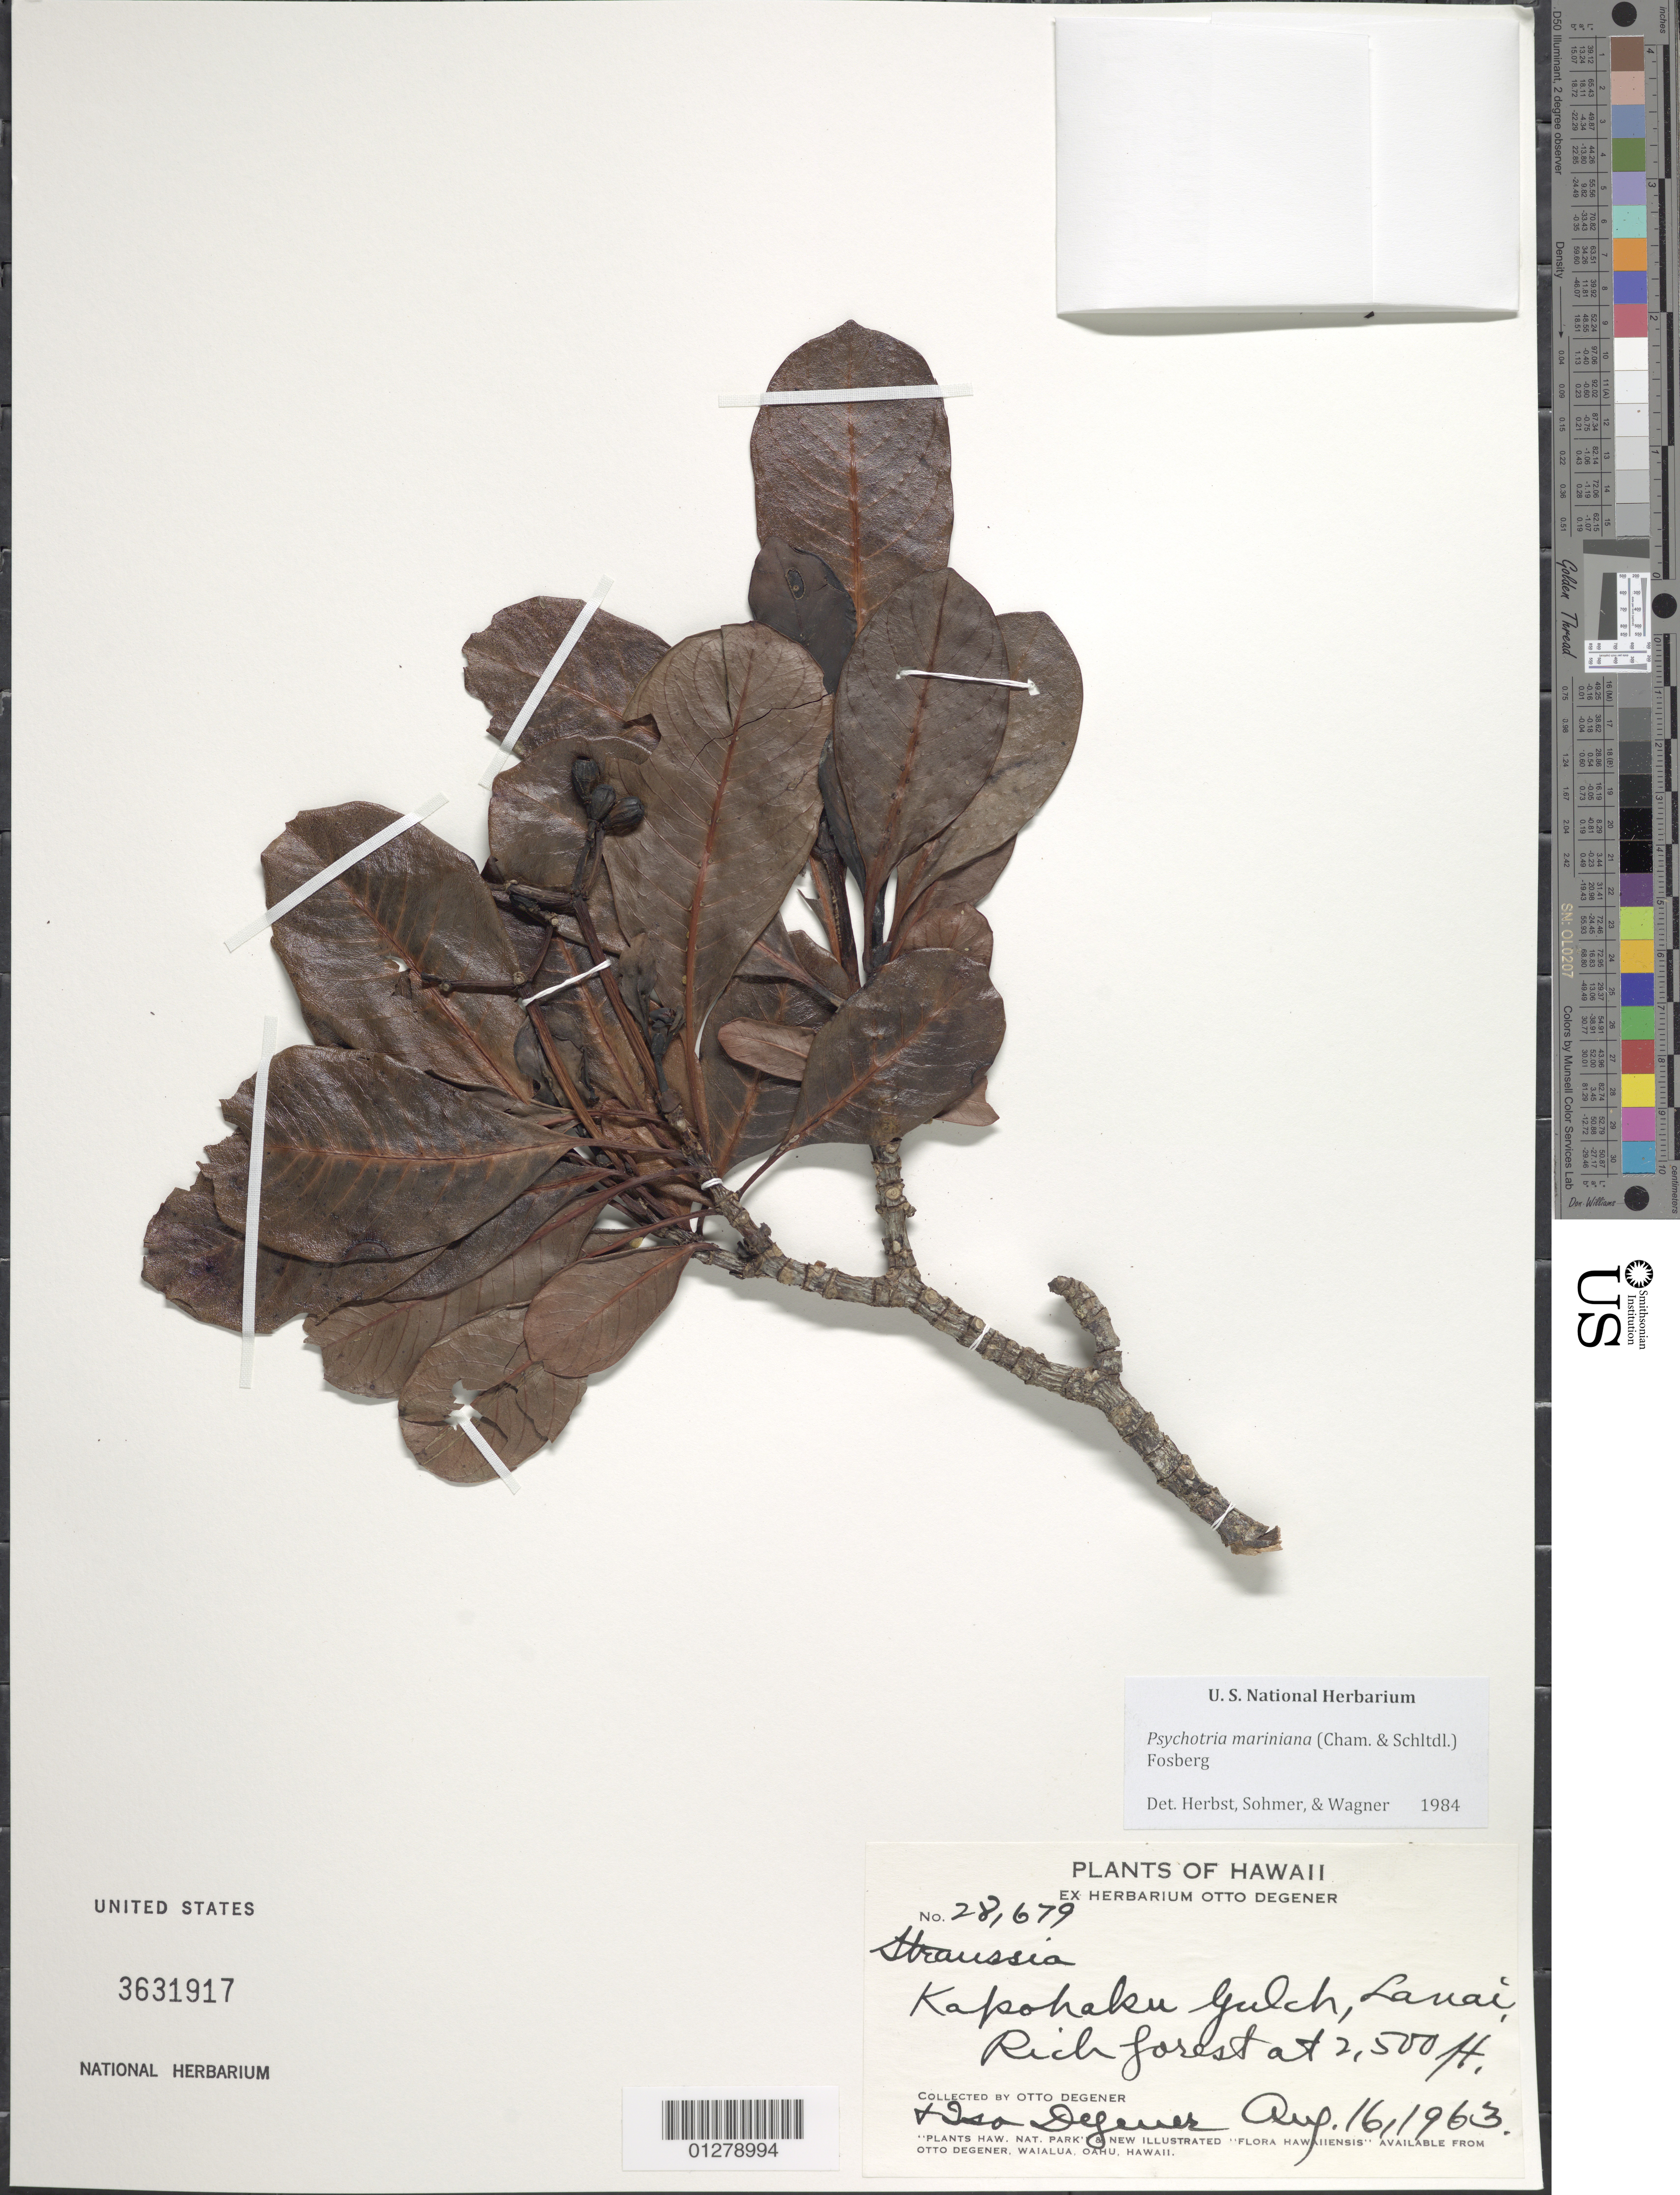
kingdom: Plantae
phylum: Tracheophyta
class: Magnoliopsida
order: Gentianales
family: Rubiaceae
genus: Psychotria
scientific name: Psychotria mariniana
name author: (Cham. & Schltdl.) Fosberg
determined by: Herbst, D. R.; Sohmer, S. H.; Wagner, W. L.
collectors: O. Degener & I. Degener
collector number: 28679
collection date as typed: Aug. 16, 1963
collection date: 1963-08-16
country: United States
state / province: Hawaii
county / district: Maui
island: Lana'i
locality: Kapohaku Gulch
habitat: Rich forest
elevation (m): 762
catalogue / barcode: US 3631917